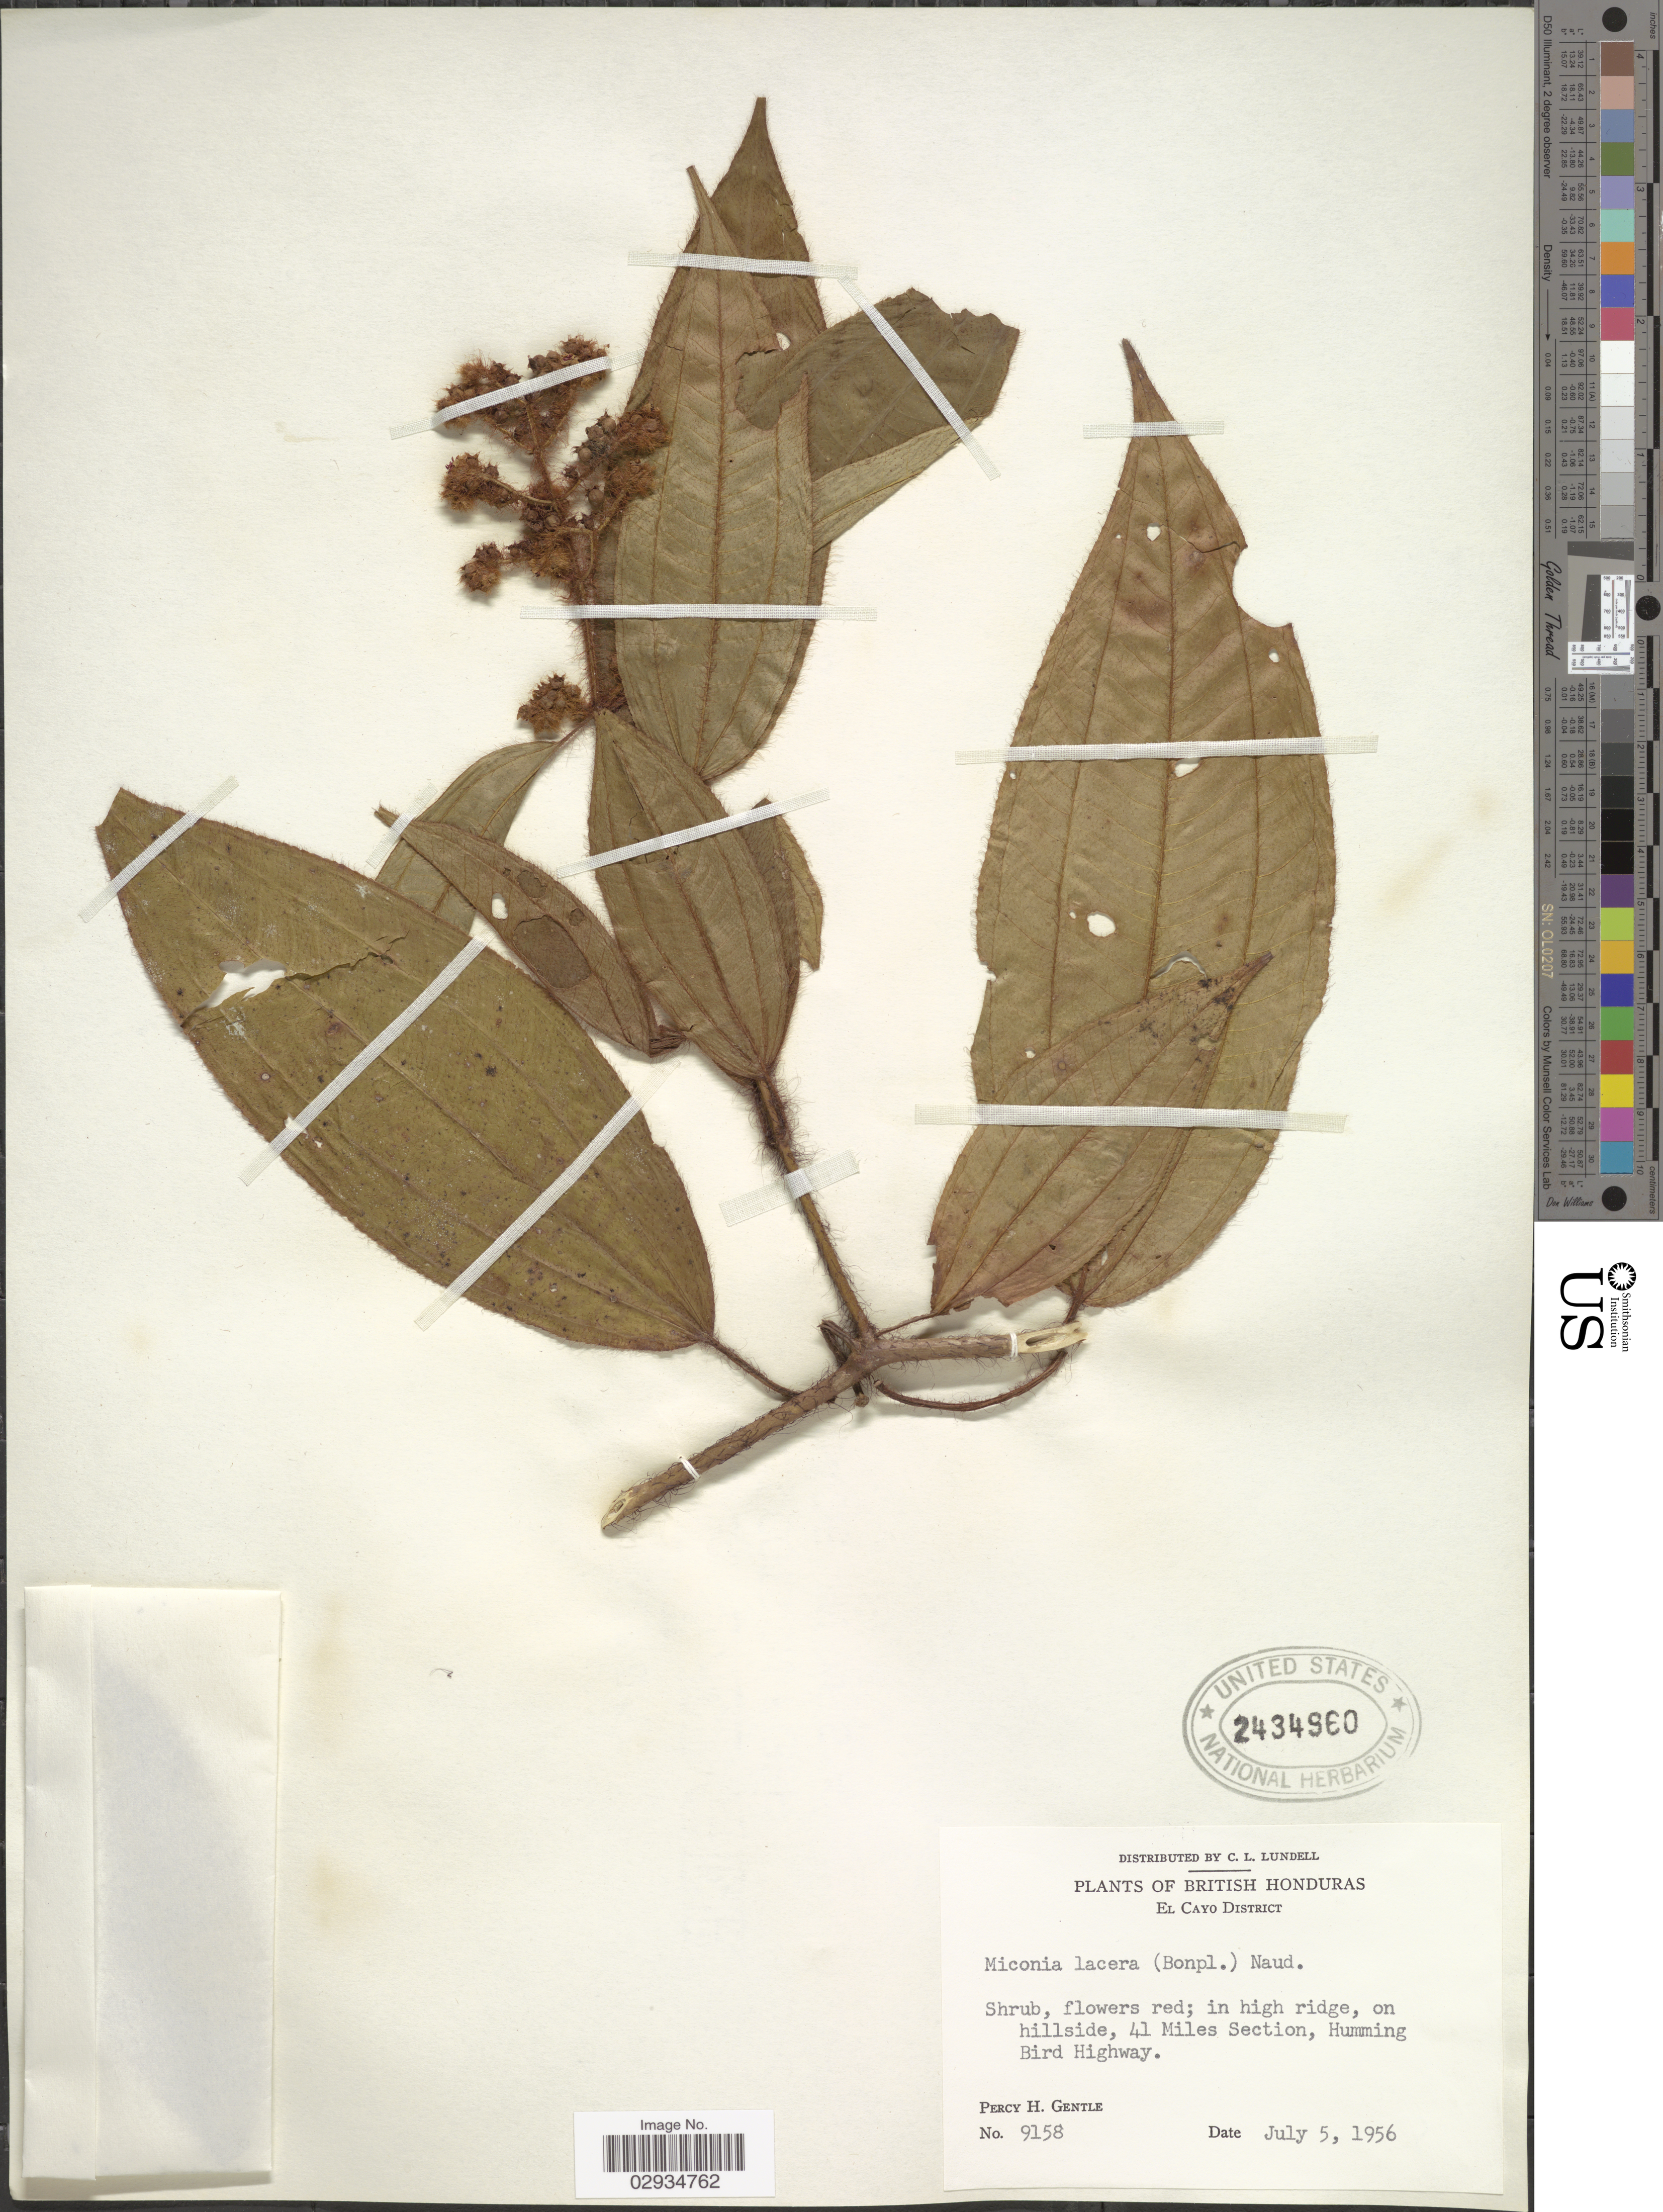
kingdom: Plantae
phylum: Tracheophyta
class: Magnoliopsida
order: Myrtales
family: Melastomataceae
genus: Miconia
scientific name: Miconia lacera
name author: (Bonpl.) Naudin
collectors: P. H. Gentle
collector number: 9158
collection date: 1956-07-05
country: Belize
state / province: Cayo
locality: British Honduras. El Cayo District. In high ridge, on hillside, 41 Miles Section, Humming Bird Highway.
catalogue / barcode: US 2434960